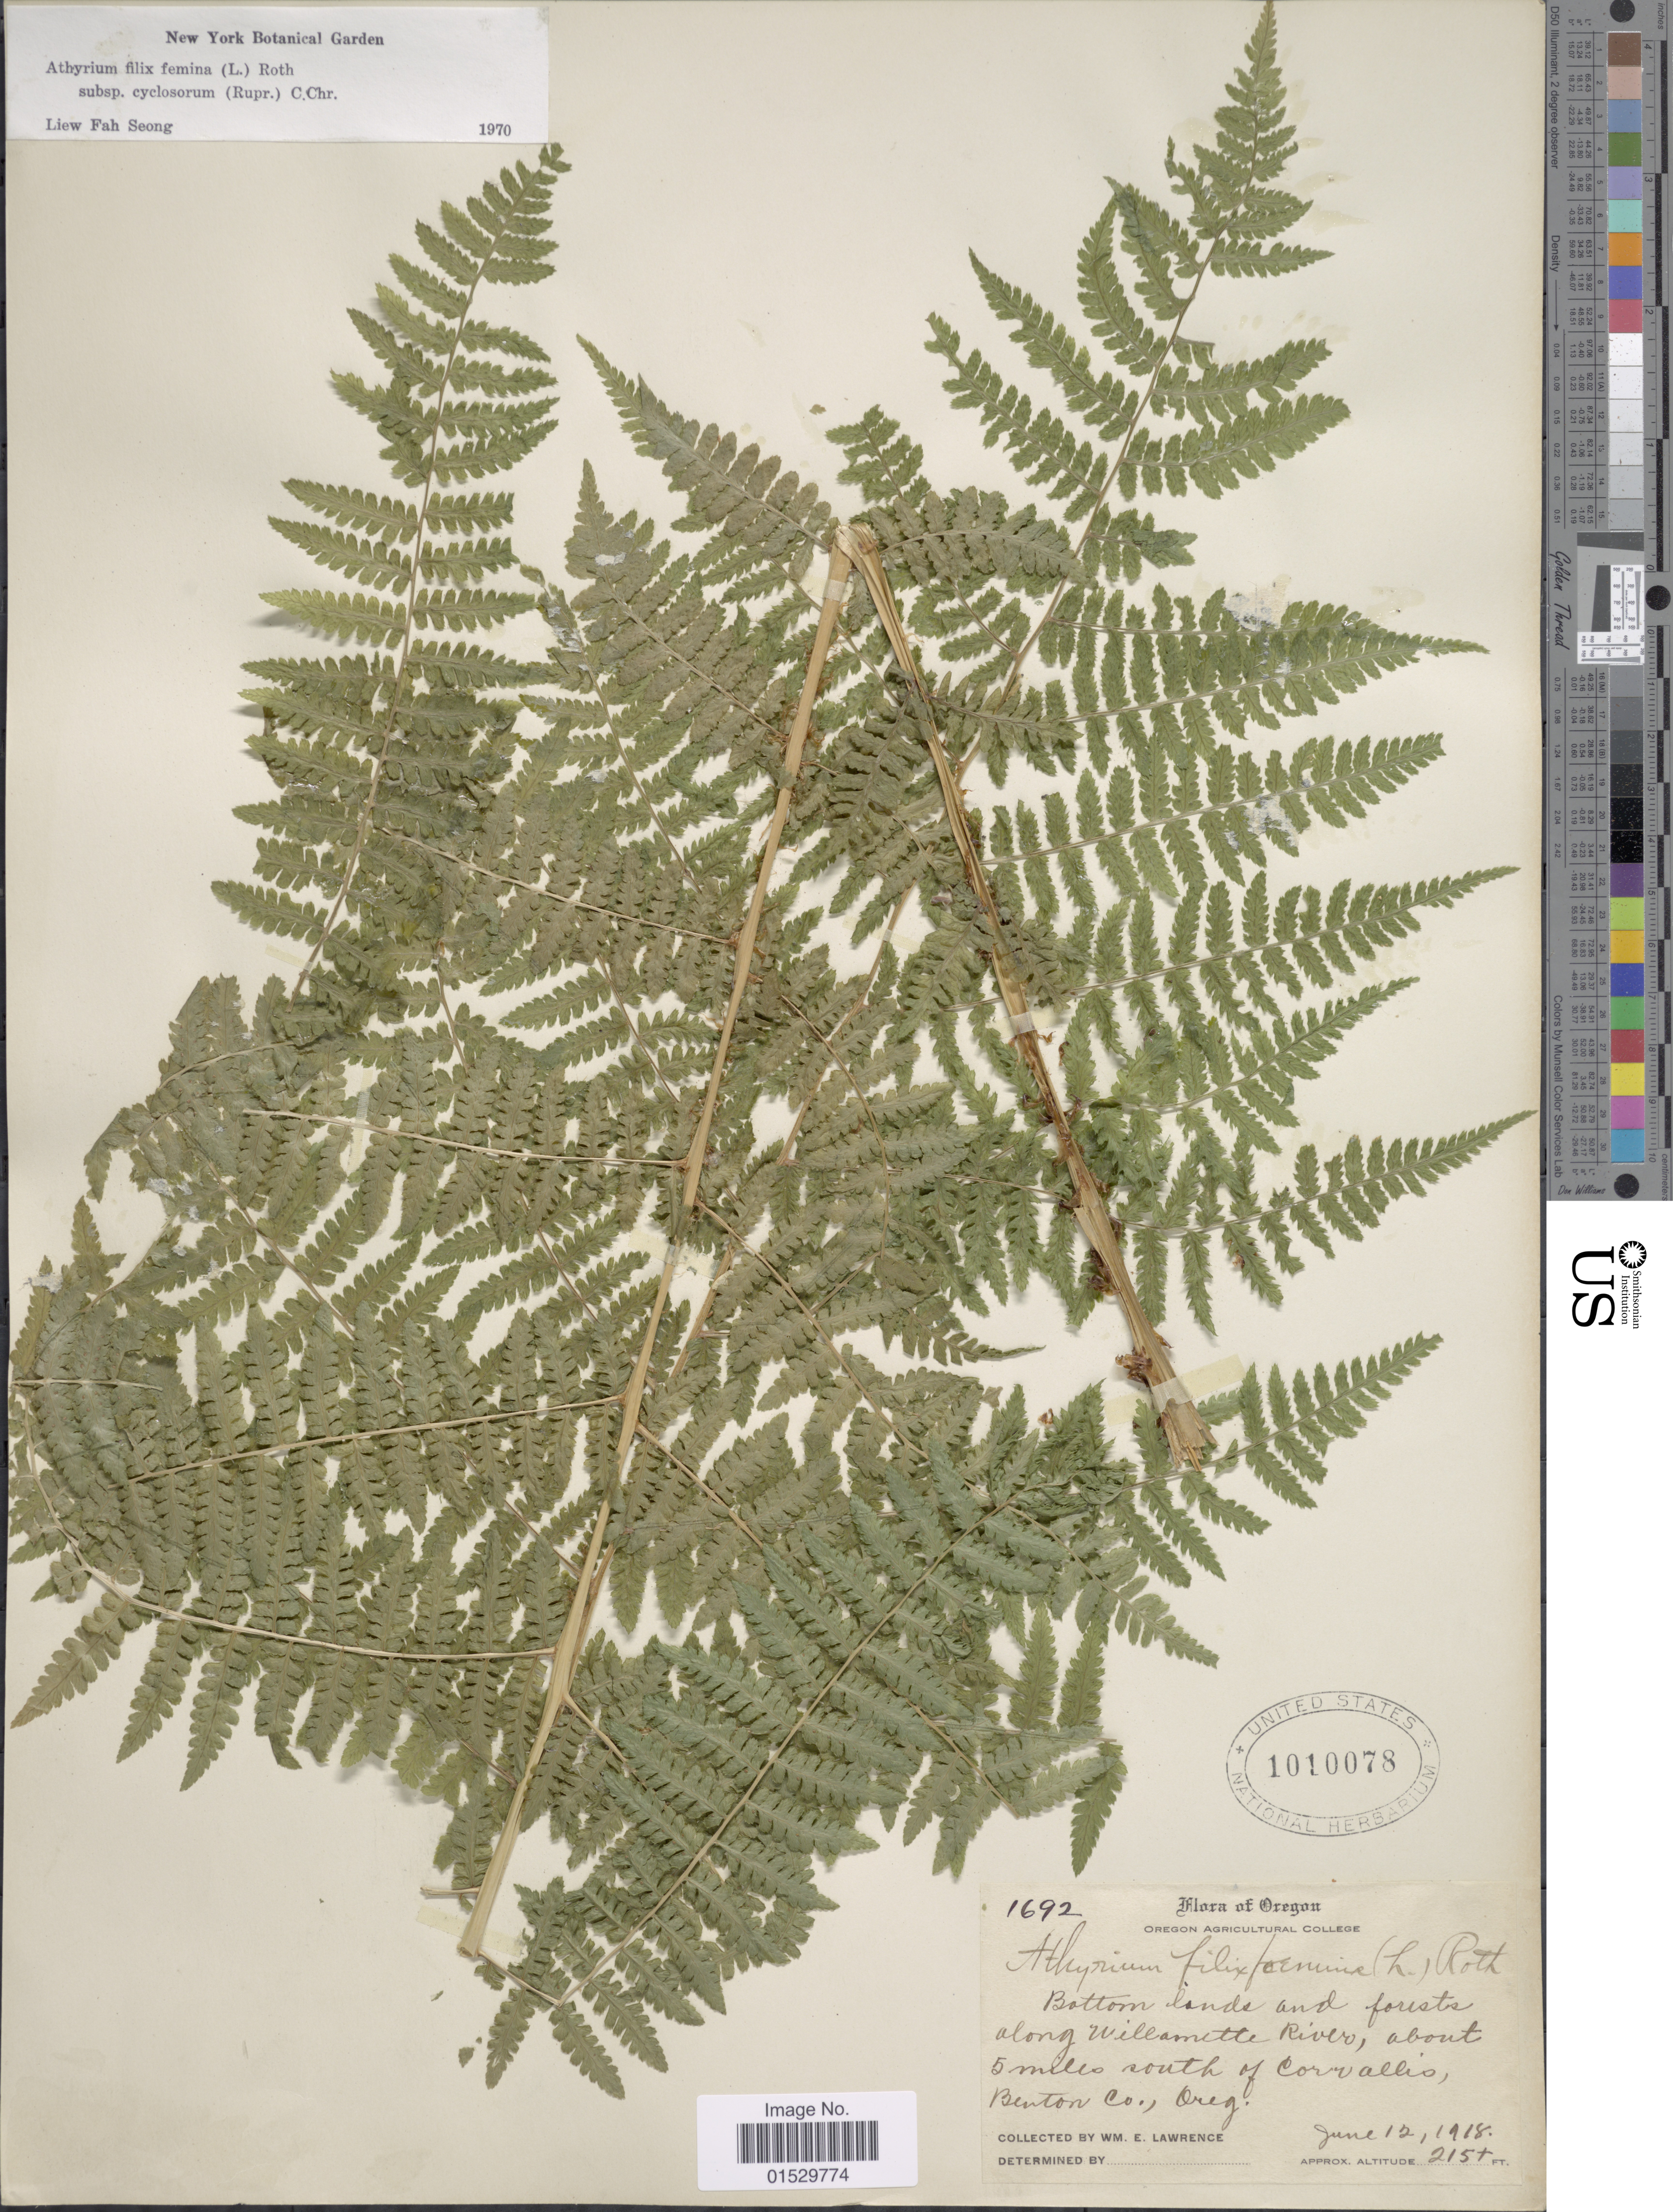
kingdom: Plantae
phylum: Tracheophyta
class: Polypodiopsida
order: Polypodiales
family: Athyriaceae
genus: Athyrium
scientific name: Athyrium filix-femina subsp. cyclosorum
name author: (Rupr.) C. Chr.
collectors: W. Lawrence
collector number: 1692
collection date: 1918-06-12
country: United States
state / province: Oregon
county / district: Benton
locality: Along Williamette River, about 5 miles south of Corvallis Benton Co., Oreg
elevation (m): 66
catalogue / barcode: US 1010078